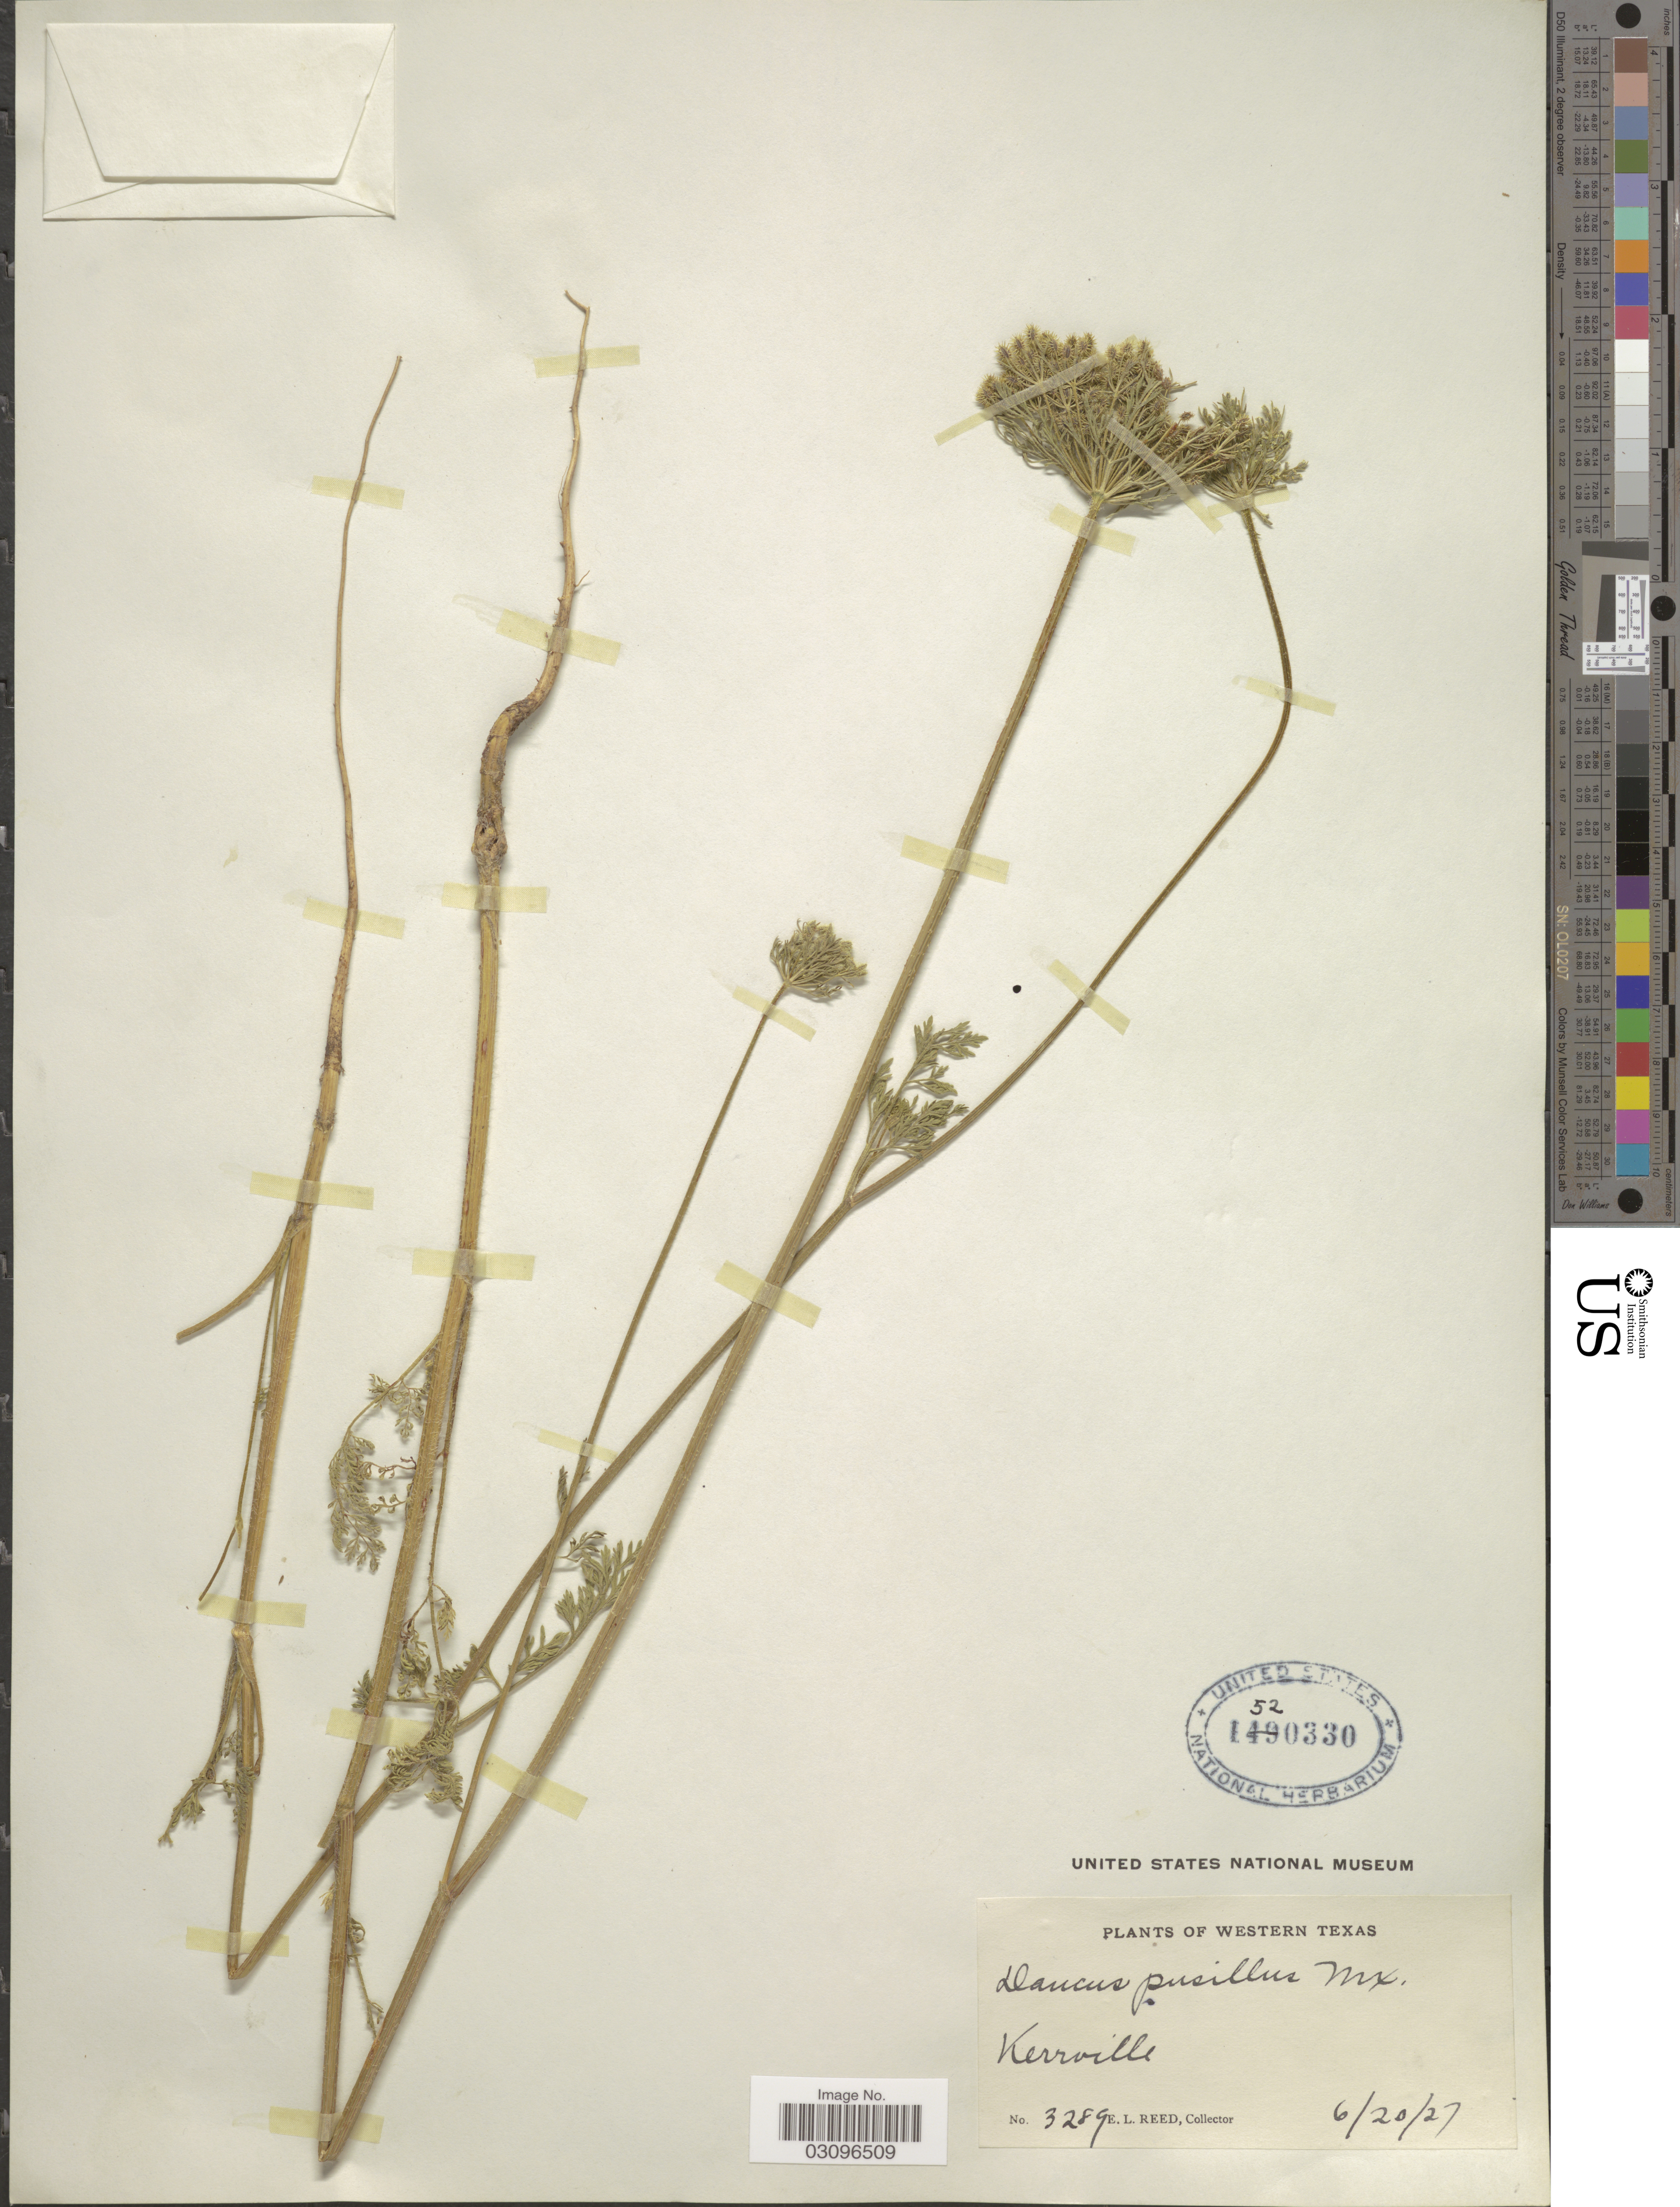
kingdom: Plantae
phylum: Tracheophyta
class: Magnoliopsida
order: Apiales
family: Apiaceae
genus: Daucus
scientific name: Daucus pusillus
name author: Michx.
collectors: E. Reed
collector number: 3289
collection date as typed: Transcribed d/m/y: 20/6/27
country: United States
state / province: Texas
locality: Western Texas, Kerrville.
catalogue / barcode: US 1520330